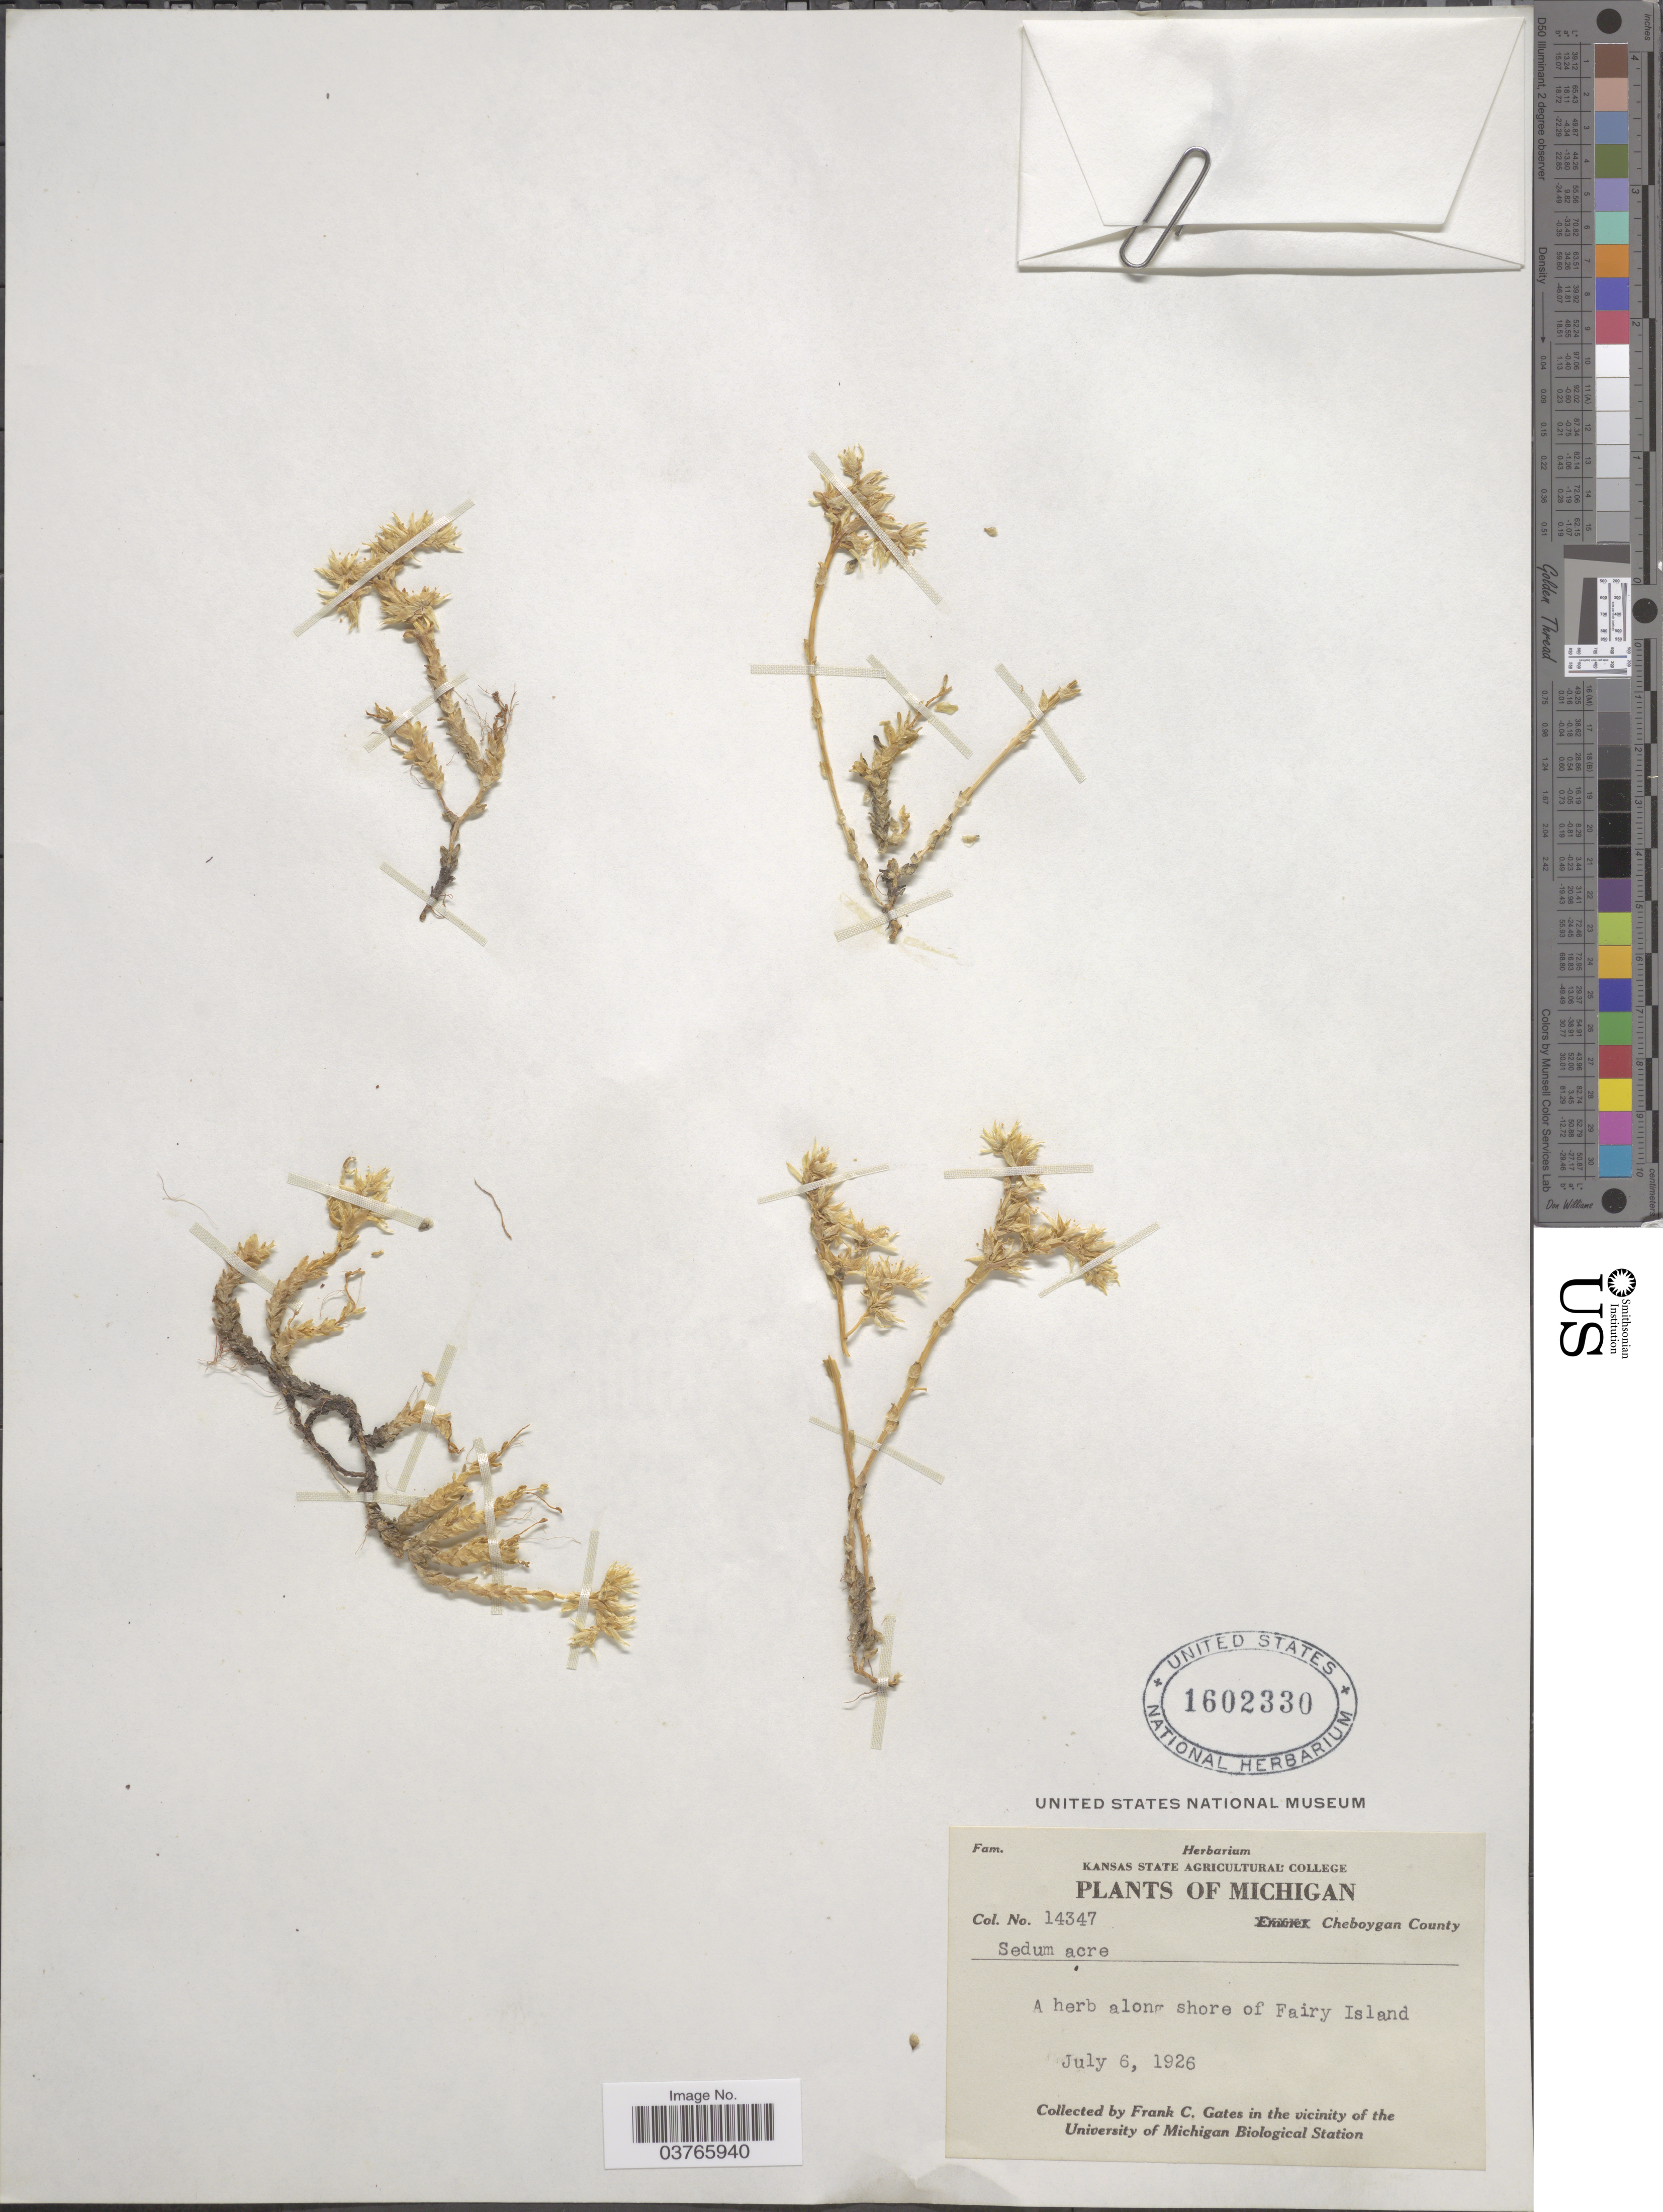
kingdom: Plantae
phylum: Tracheophyta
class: Magnoliopsida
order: Saxifragales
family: Crassulaceae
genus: Sedum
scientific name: Sedum acre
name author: L.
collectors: F. C. Gates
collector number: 14347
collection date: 1926-07-06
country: United States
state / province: Michigan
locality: Cheboygan County. A herb along shore of Fairy Island.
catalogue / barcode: US 1602330